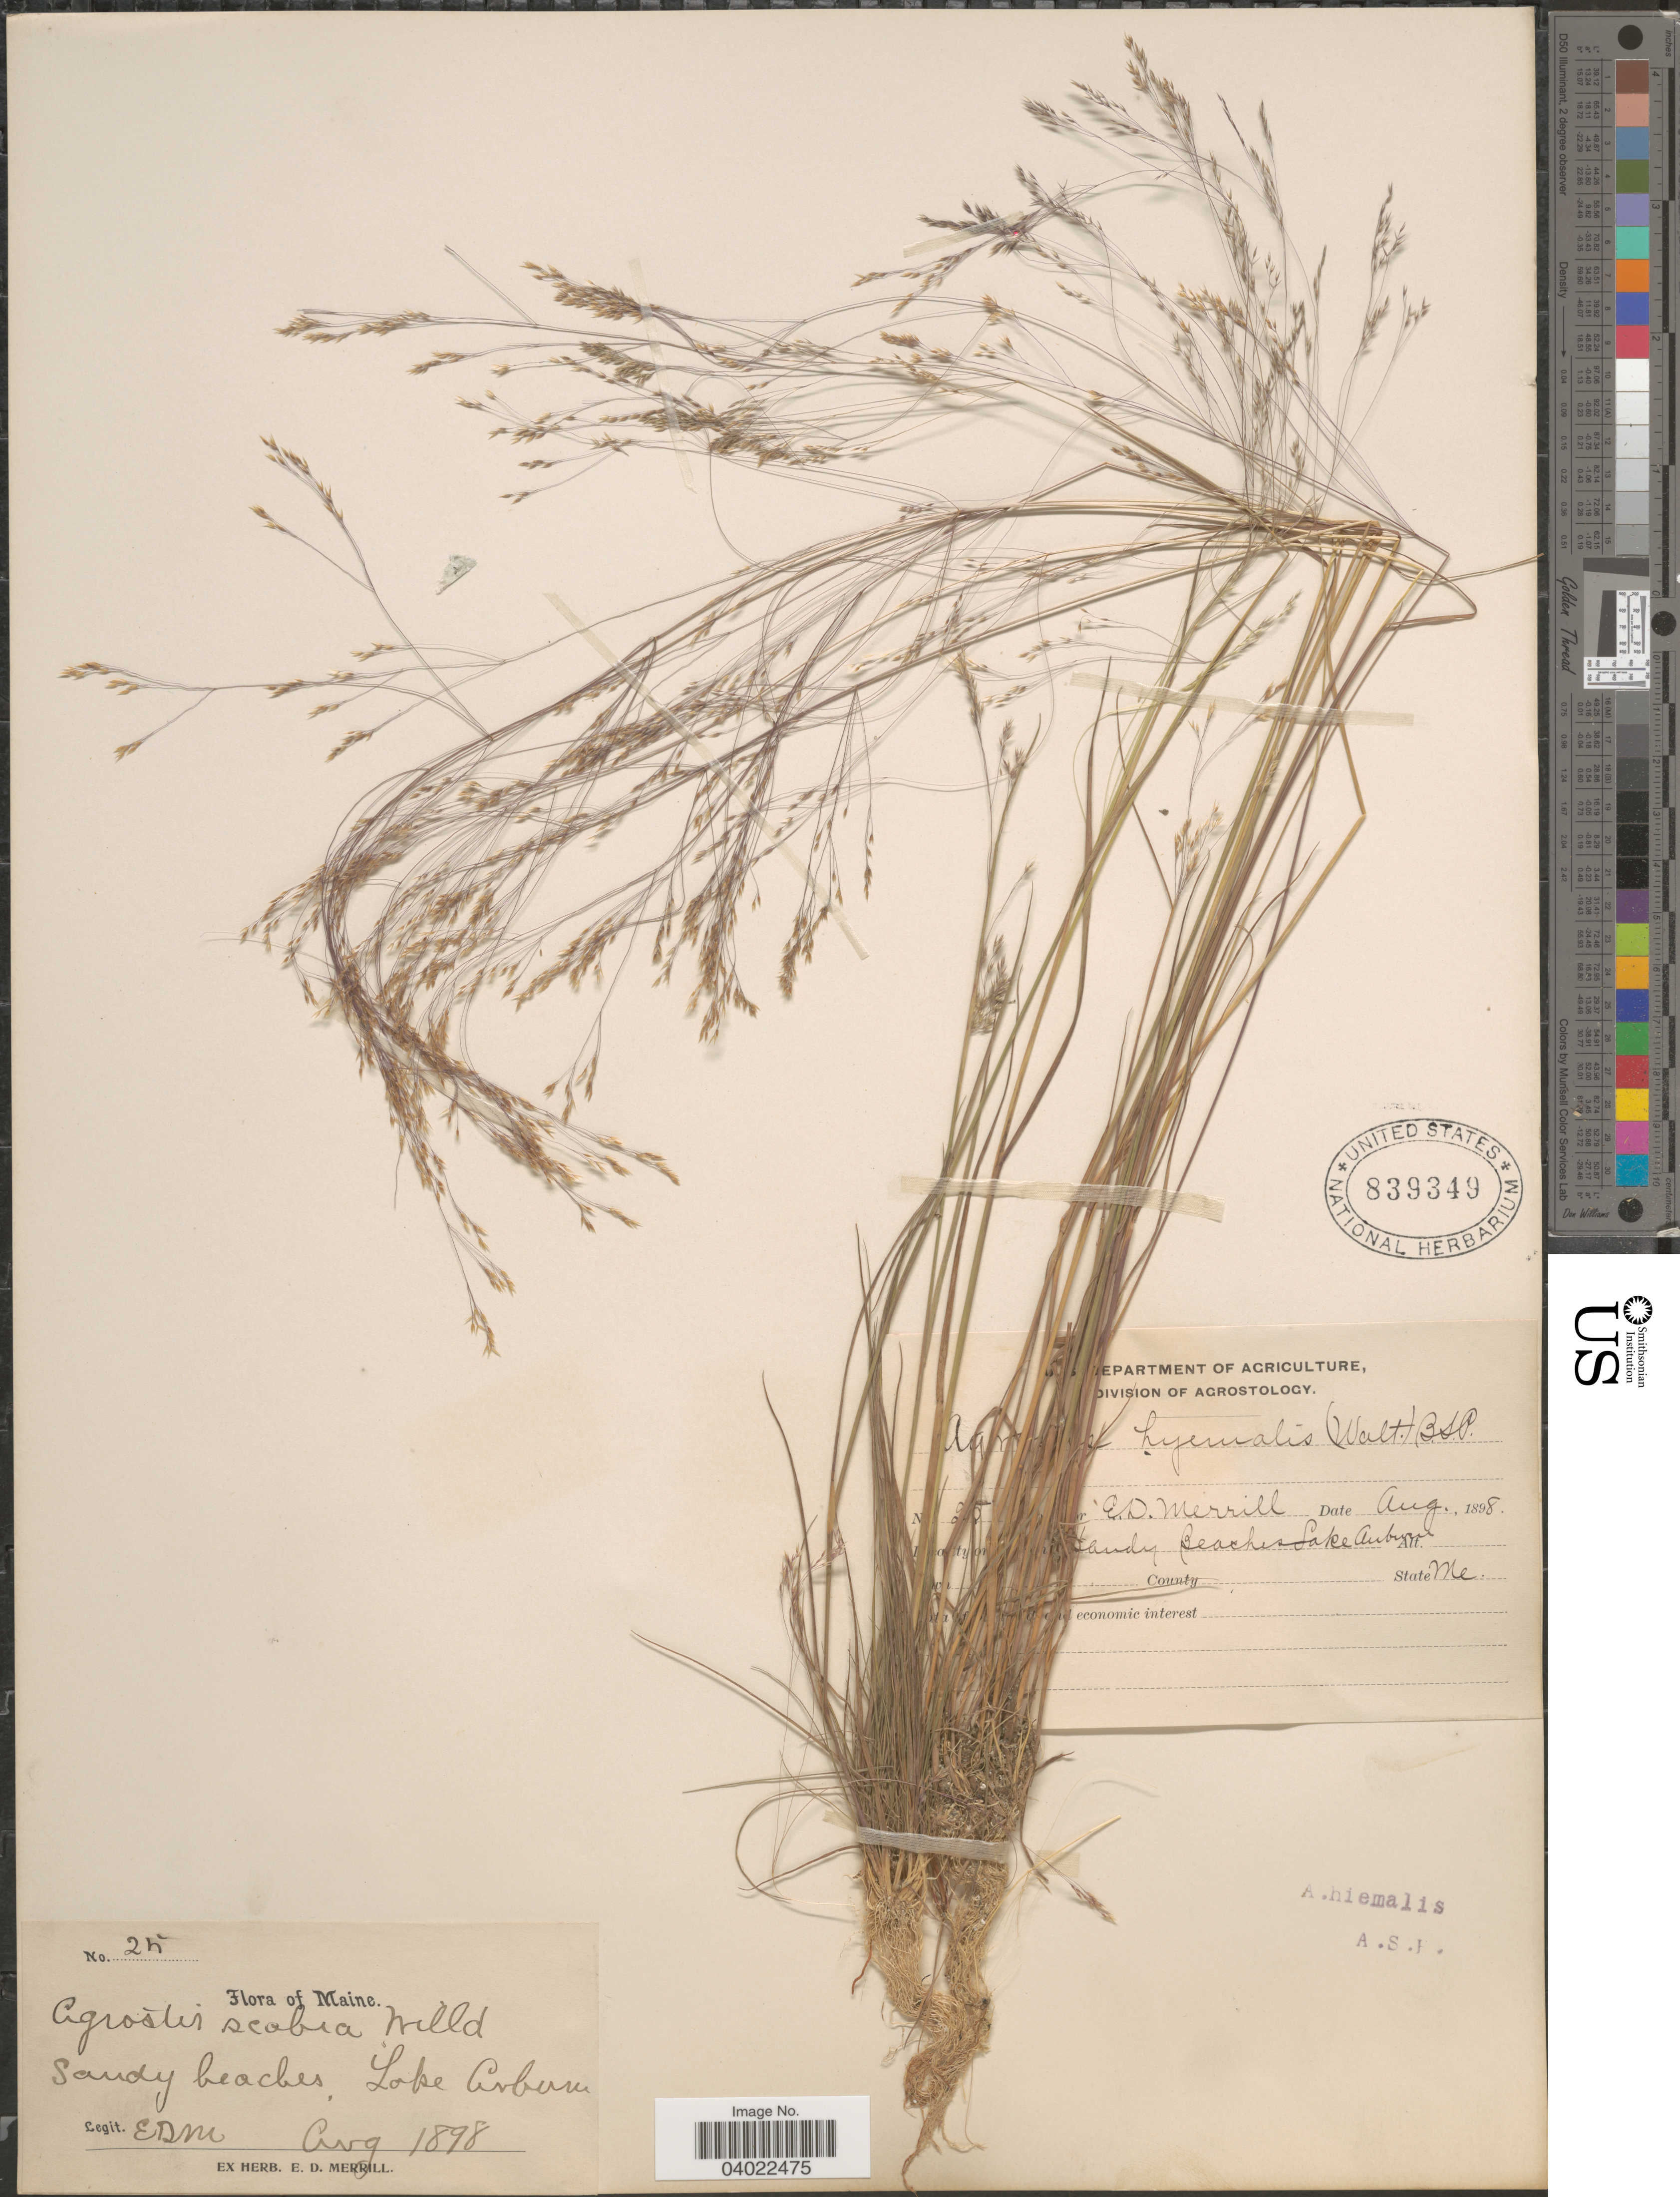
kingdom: Plantae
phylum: Tracheophyta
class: Liliopsida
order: Poales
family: Poaceae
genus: Agrostis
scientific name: Agrostis scabra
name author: Willd.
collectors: E. D. Merrill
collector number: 25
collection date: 1898-08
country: United States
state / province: Maine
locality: Lake Auburn. Beaches.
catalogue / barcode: US 839349